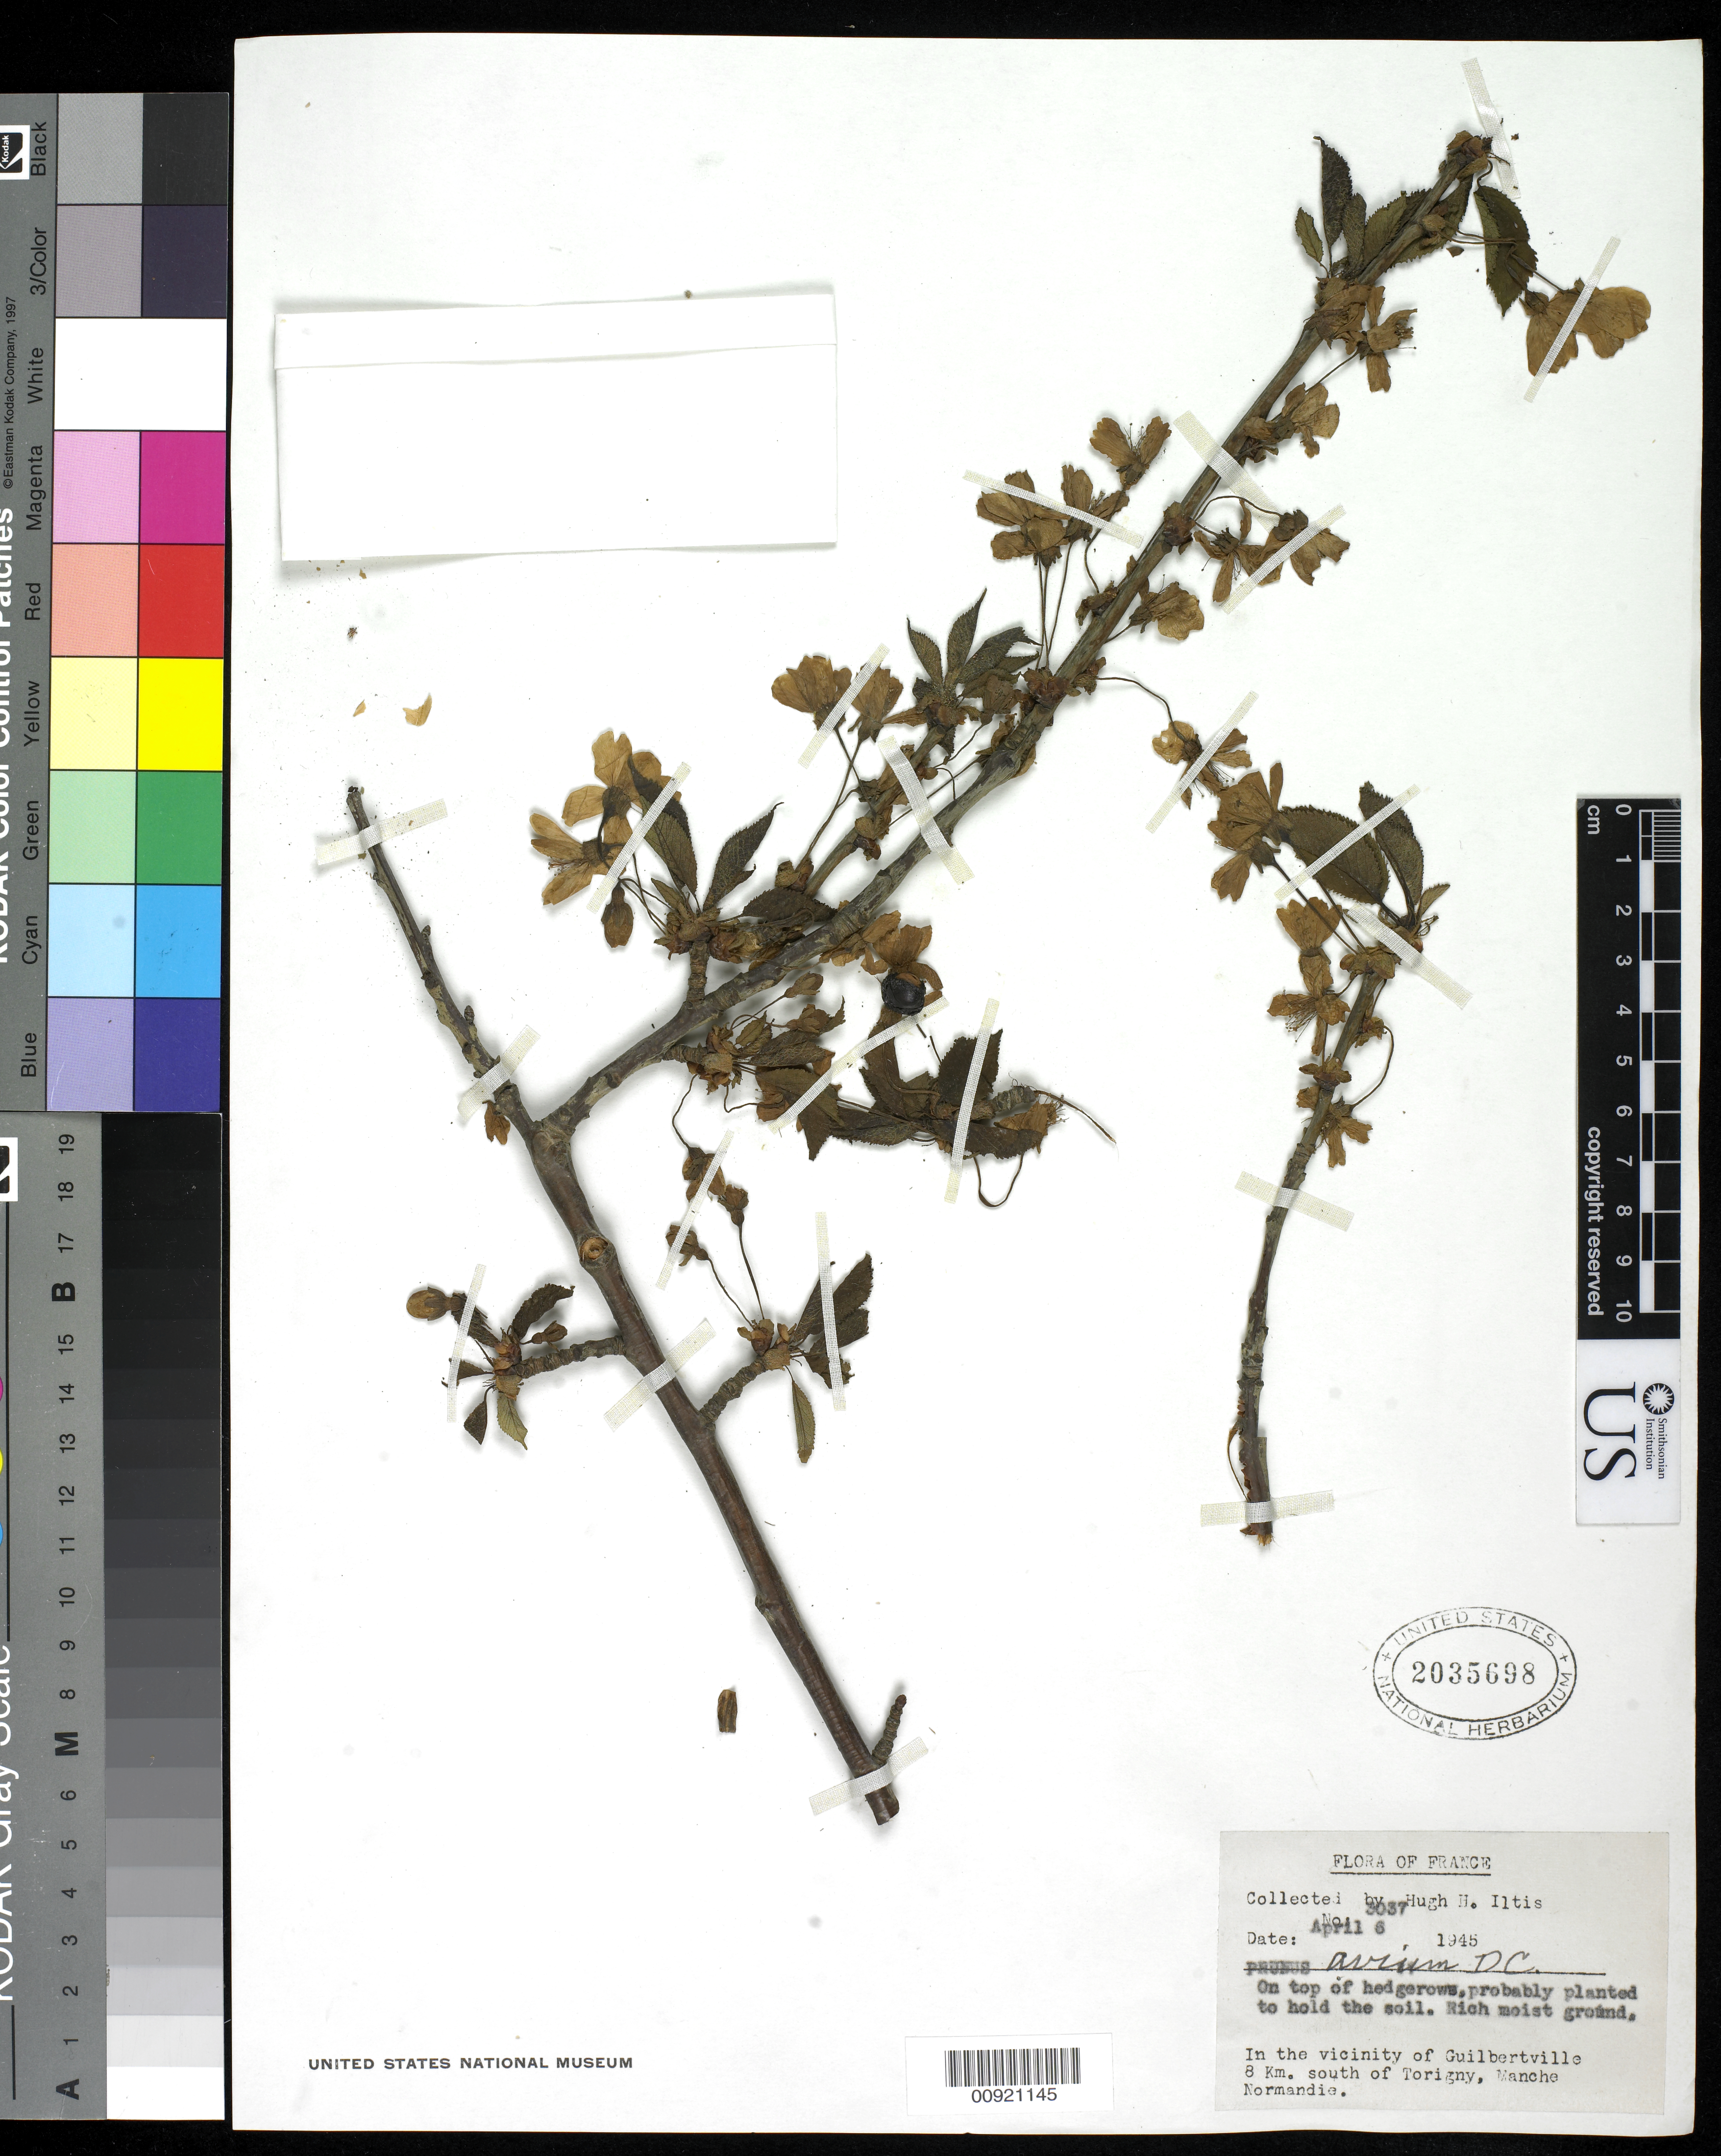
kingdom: Plantae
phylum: Tracheophyta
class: Magnoliopsida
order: Rosales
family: Rosaceae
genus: Prunus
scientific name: Prunus avium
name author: L.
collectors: H. H. Iltis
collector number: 3037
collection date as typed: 06 Apr 1945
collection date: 1945-04-06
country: France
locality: In the vicinity of guilbertsillve 8 km. south of toigny, manche Normandie.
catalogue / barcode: US 2035698